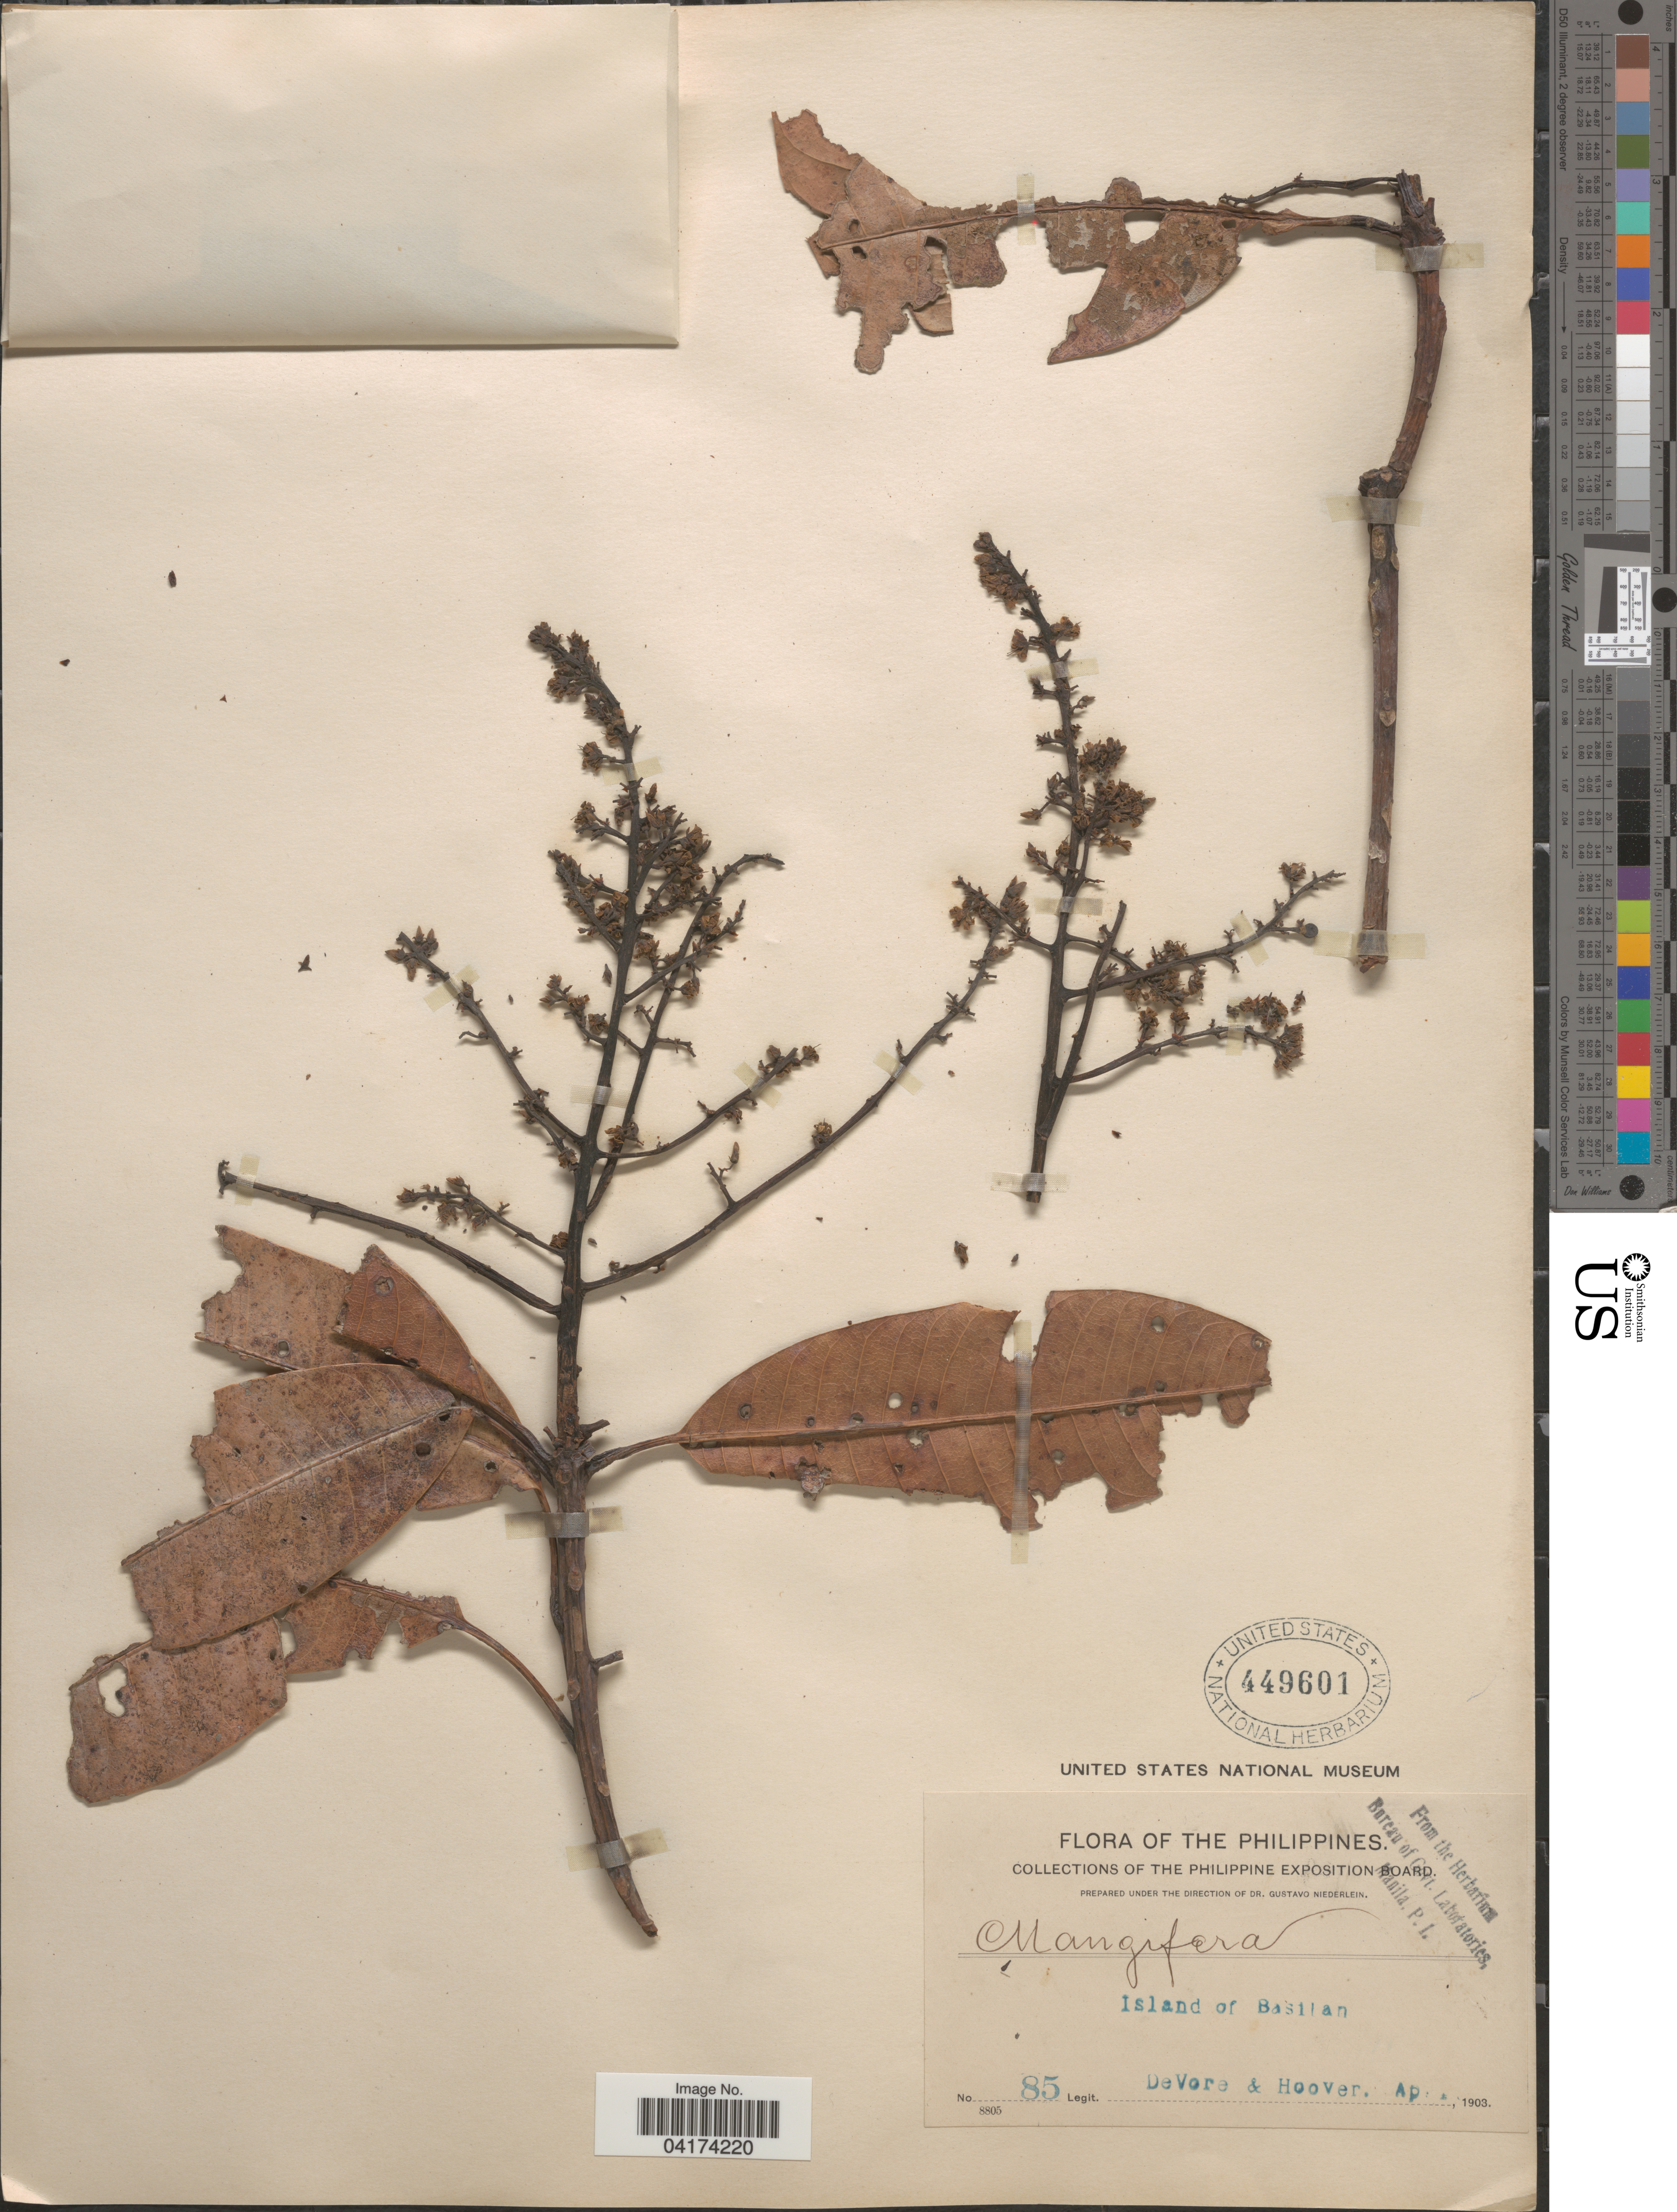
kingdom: Plantae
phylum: Tracheophyta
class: Magnoliopsida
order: Sapindales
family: Anacardiaceae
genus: Mangifera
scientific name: Mangifera sp.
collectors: -. DeVore & -- Hoover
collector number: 85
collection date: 1903-04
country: Philippines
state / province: Muslim Mindanao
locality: Island of Basilan.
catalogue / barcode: US 449601